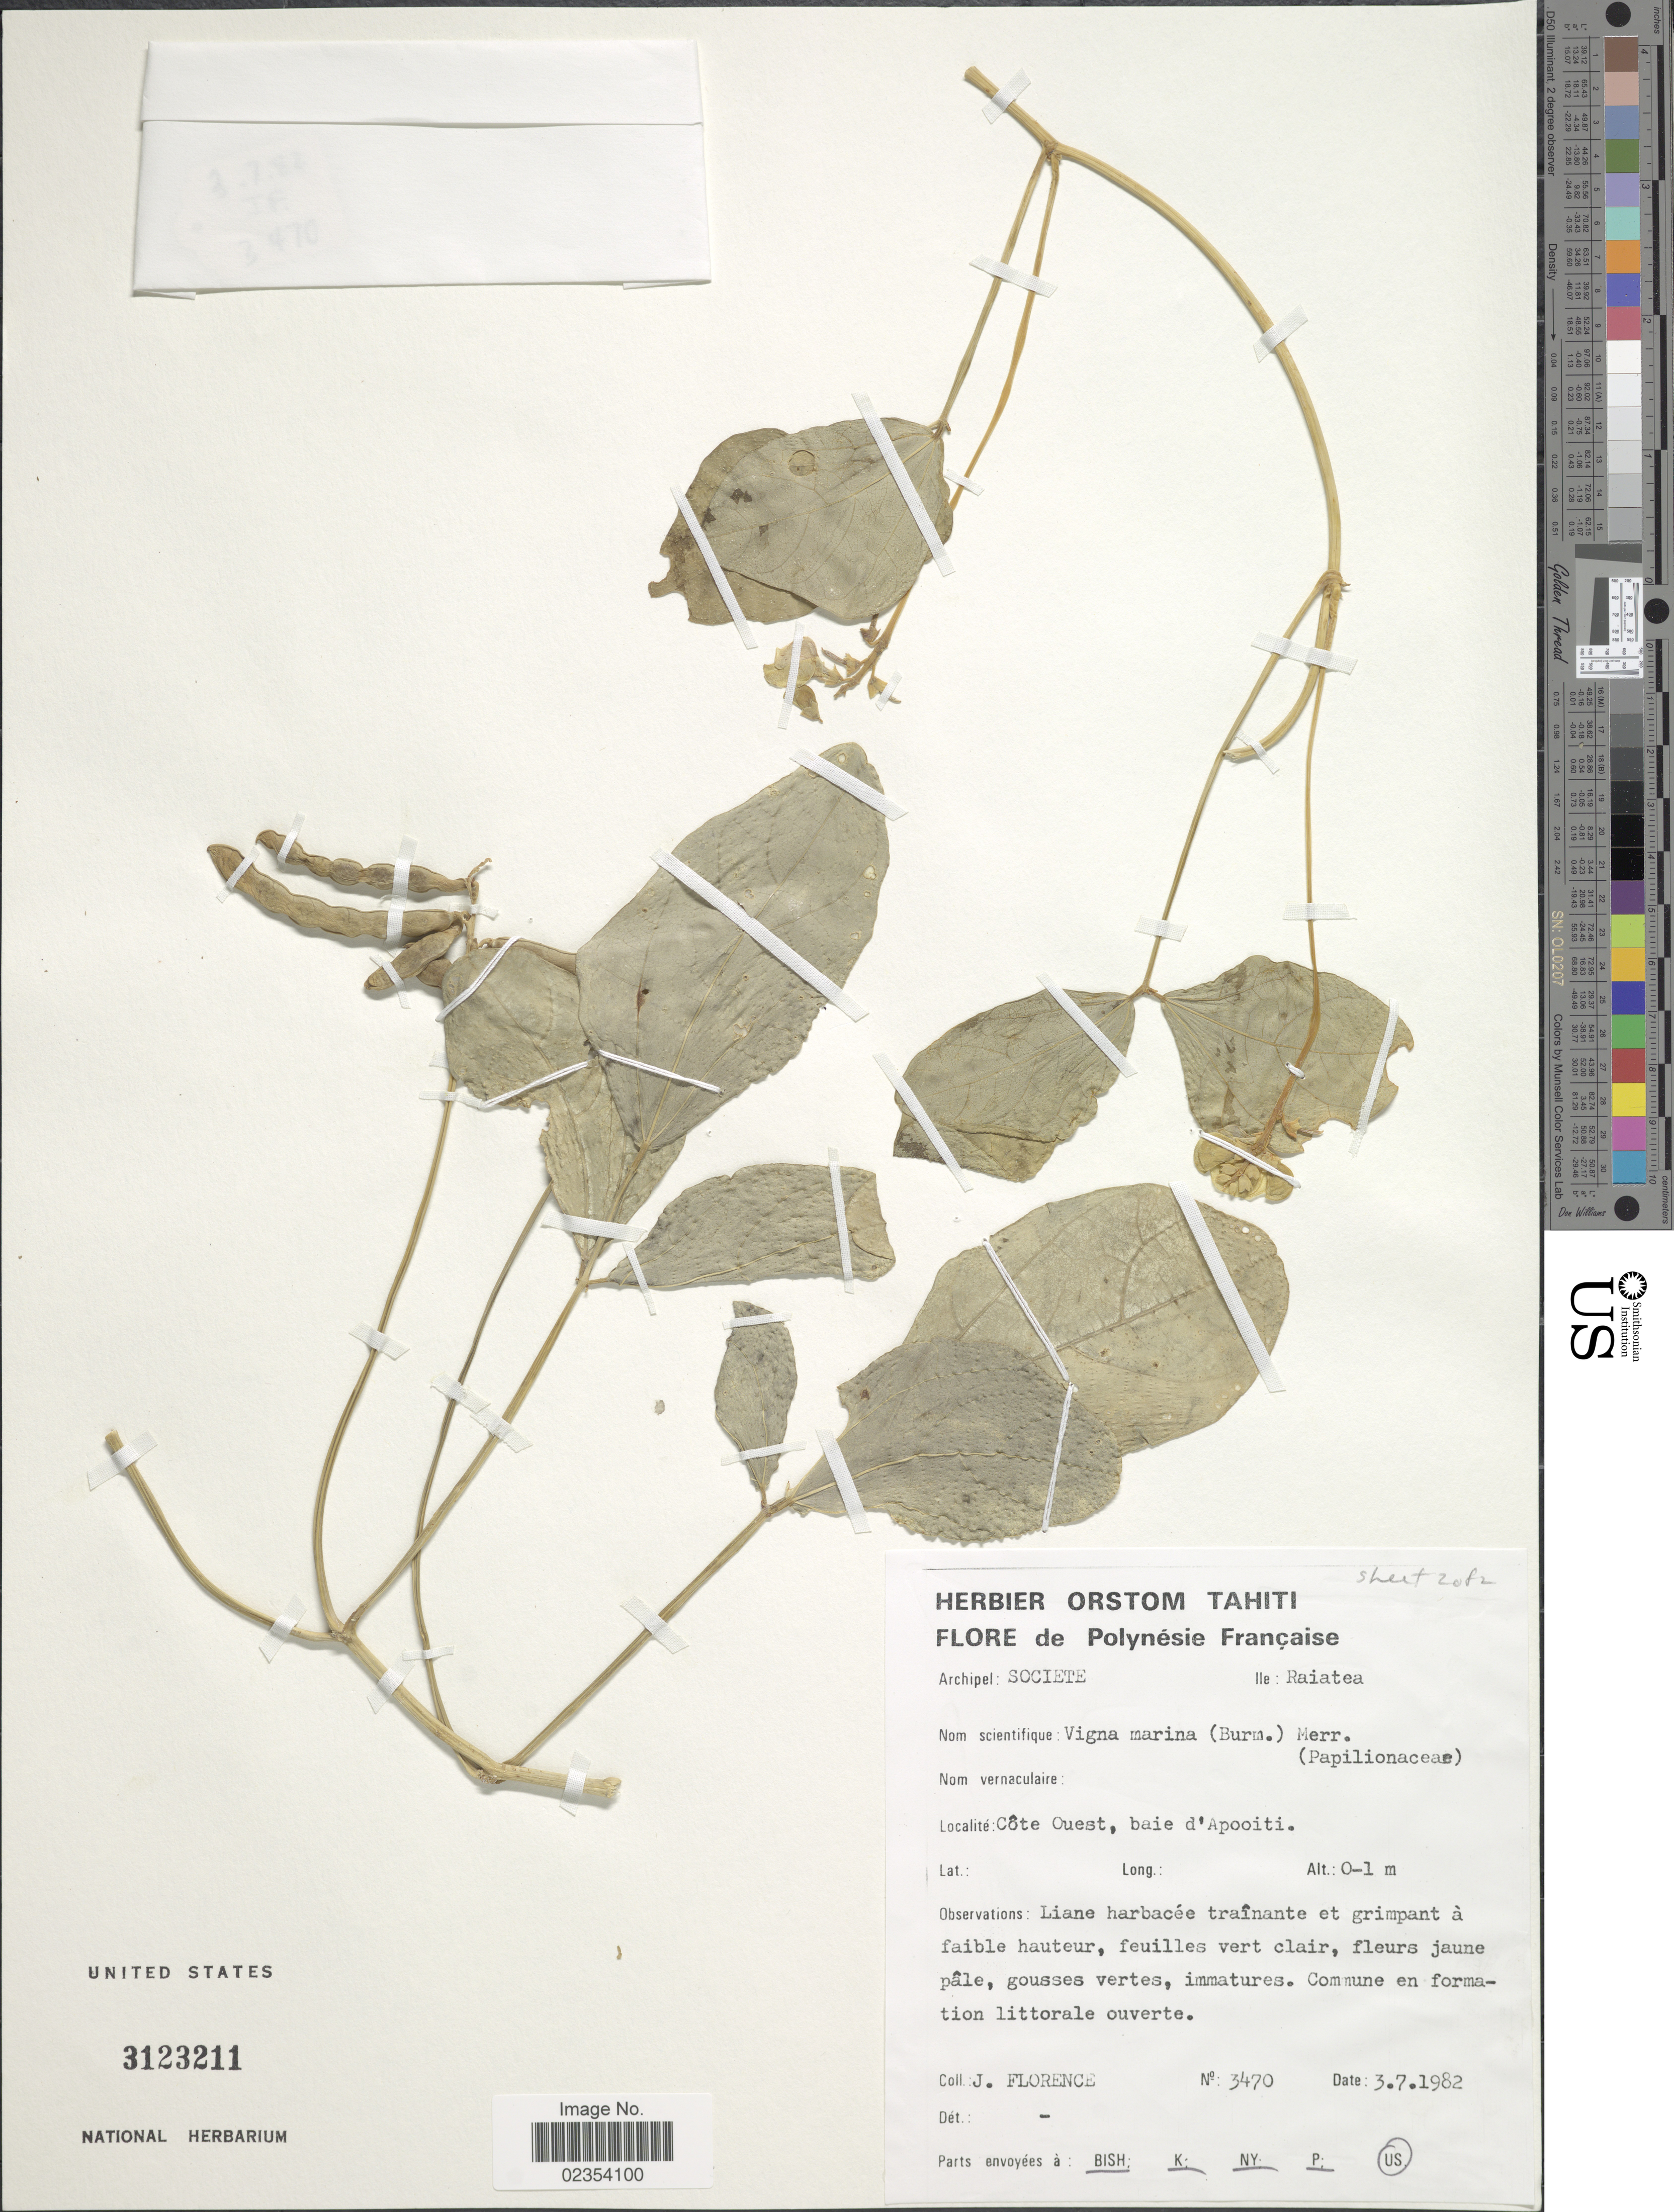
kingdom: Plantae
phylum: Tracheophyta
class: Magnoliopsida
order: Fabales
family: Fabaceae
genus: Vigna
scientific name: Vigna marina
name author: (Burm.) Merr.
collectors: J. Florence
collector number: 3470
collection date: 1982-07-03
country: French Polynesia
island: Raiatea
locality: Archipel: Societe. Ile: Raiatea. Côte Ouest, baie d'Apooiti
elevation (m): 0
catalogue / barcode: US 3123211